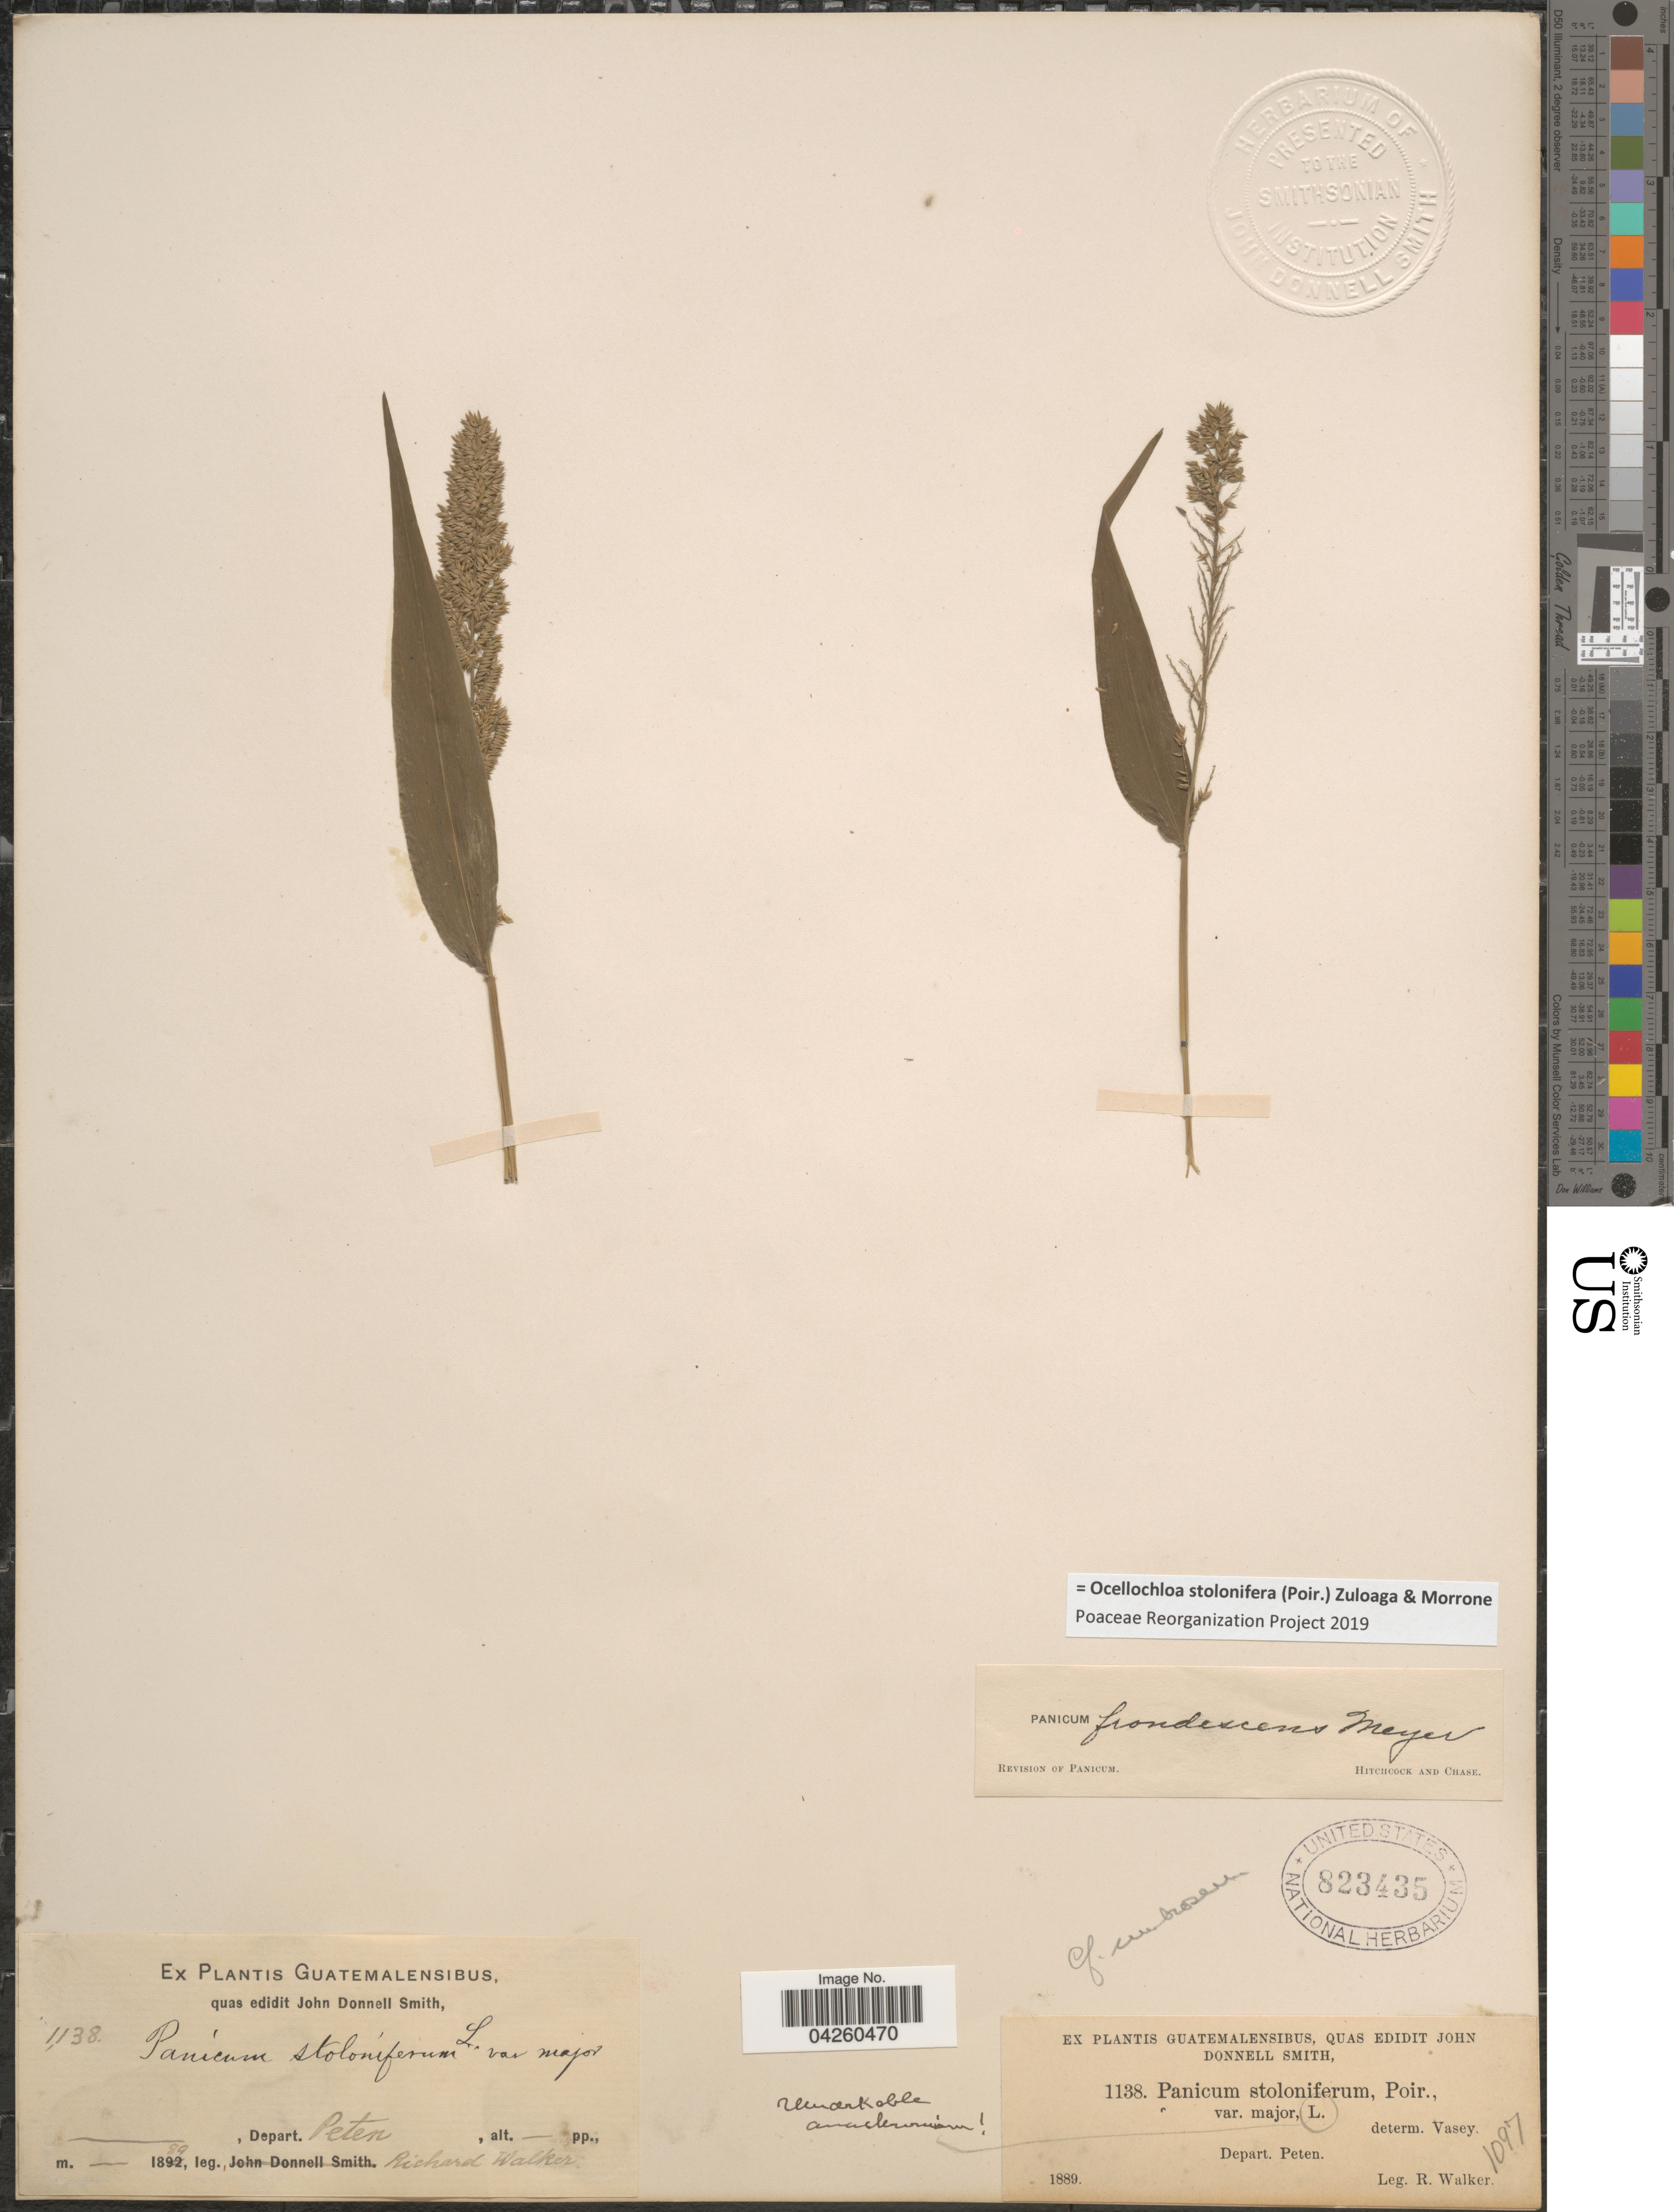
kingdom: Plantae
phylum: Tracheophyta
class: Liliopsida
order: Poales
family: Poaceae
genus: Ocellochloa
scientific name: Ocellochloa stolonifera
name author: (Poir.) Zuloaga & Morrone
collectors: R. Walker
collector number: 1138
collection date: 1889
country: Guatemala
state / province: El Peten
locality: Depart. Peten.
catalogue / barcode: US 823435